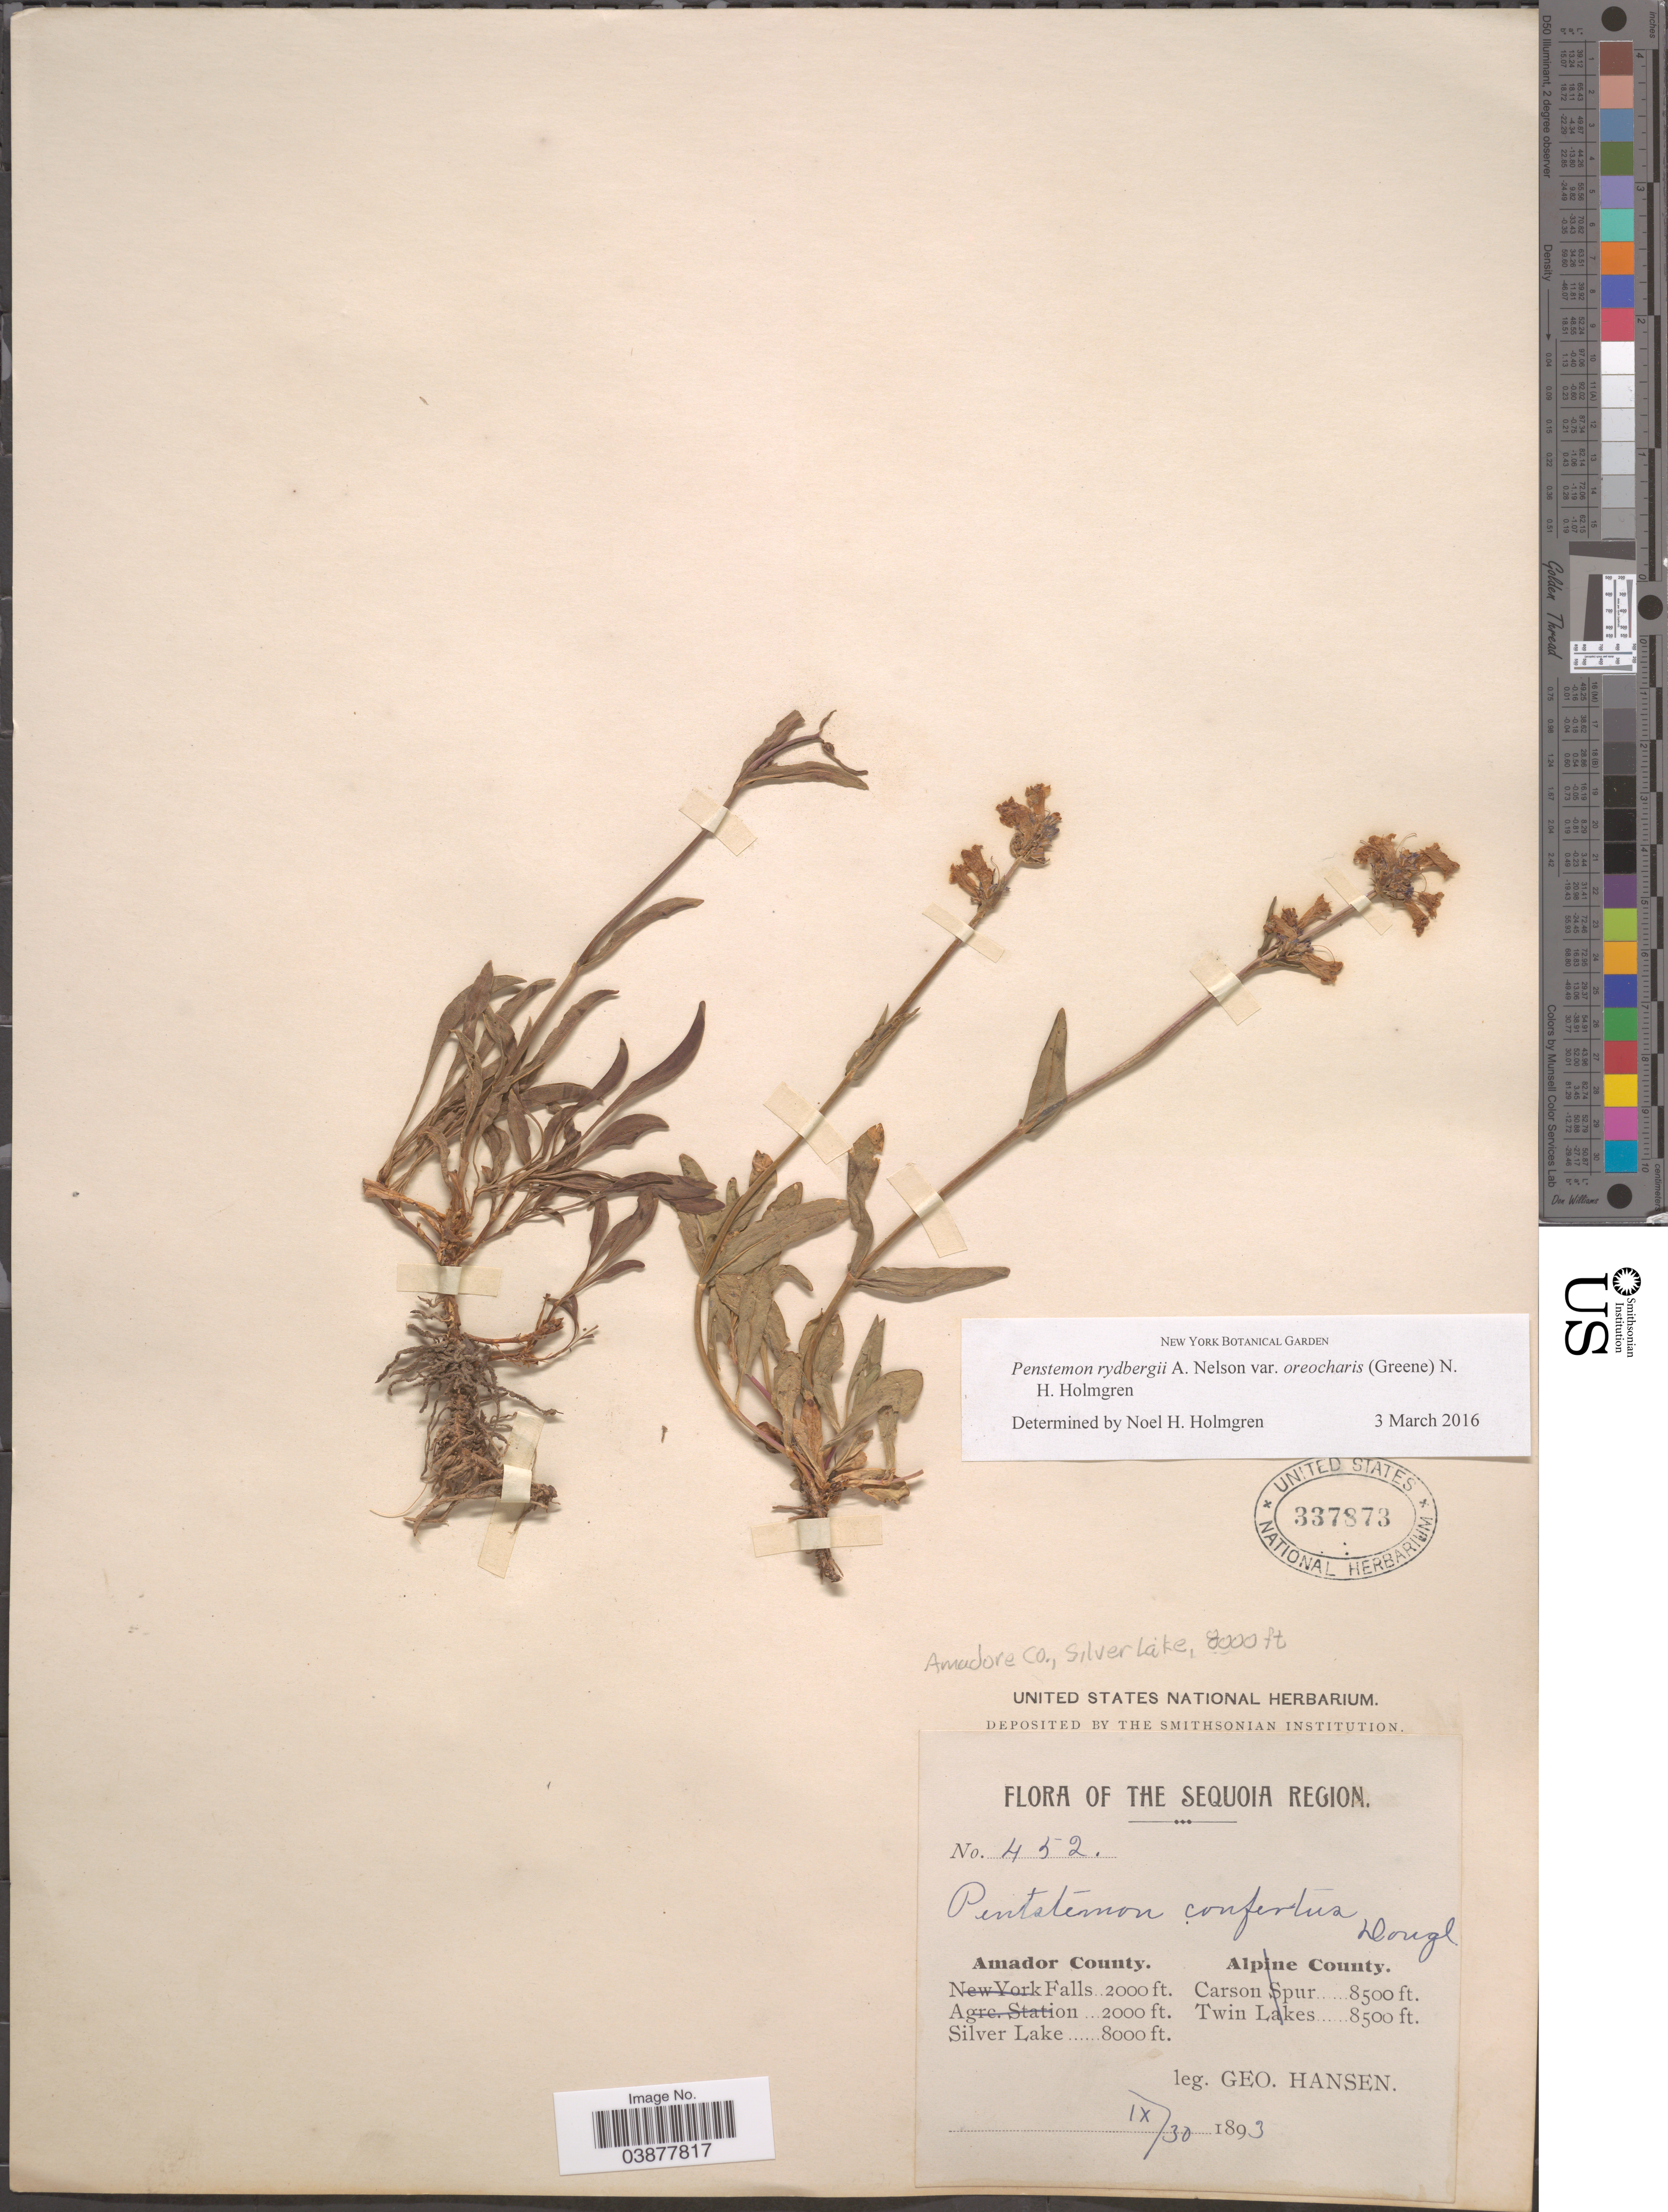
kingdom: Plantae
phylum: Tracheophyta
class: Magnoliopsida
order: Lamiales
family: Plantaginaceae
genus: Penstemon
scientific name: Penstemon rydbergii var. oreocharis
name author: (Greene) N.H. Holmgren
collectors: G. Hansen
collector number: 452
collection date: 1893-09-30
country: United States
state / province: California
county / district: Amador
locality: Sequoia Region. Amador County. Silver Lake.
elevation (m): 2438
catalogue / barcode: US 337873